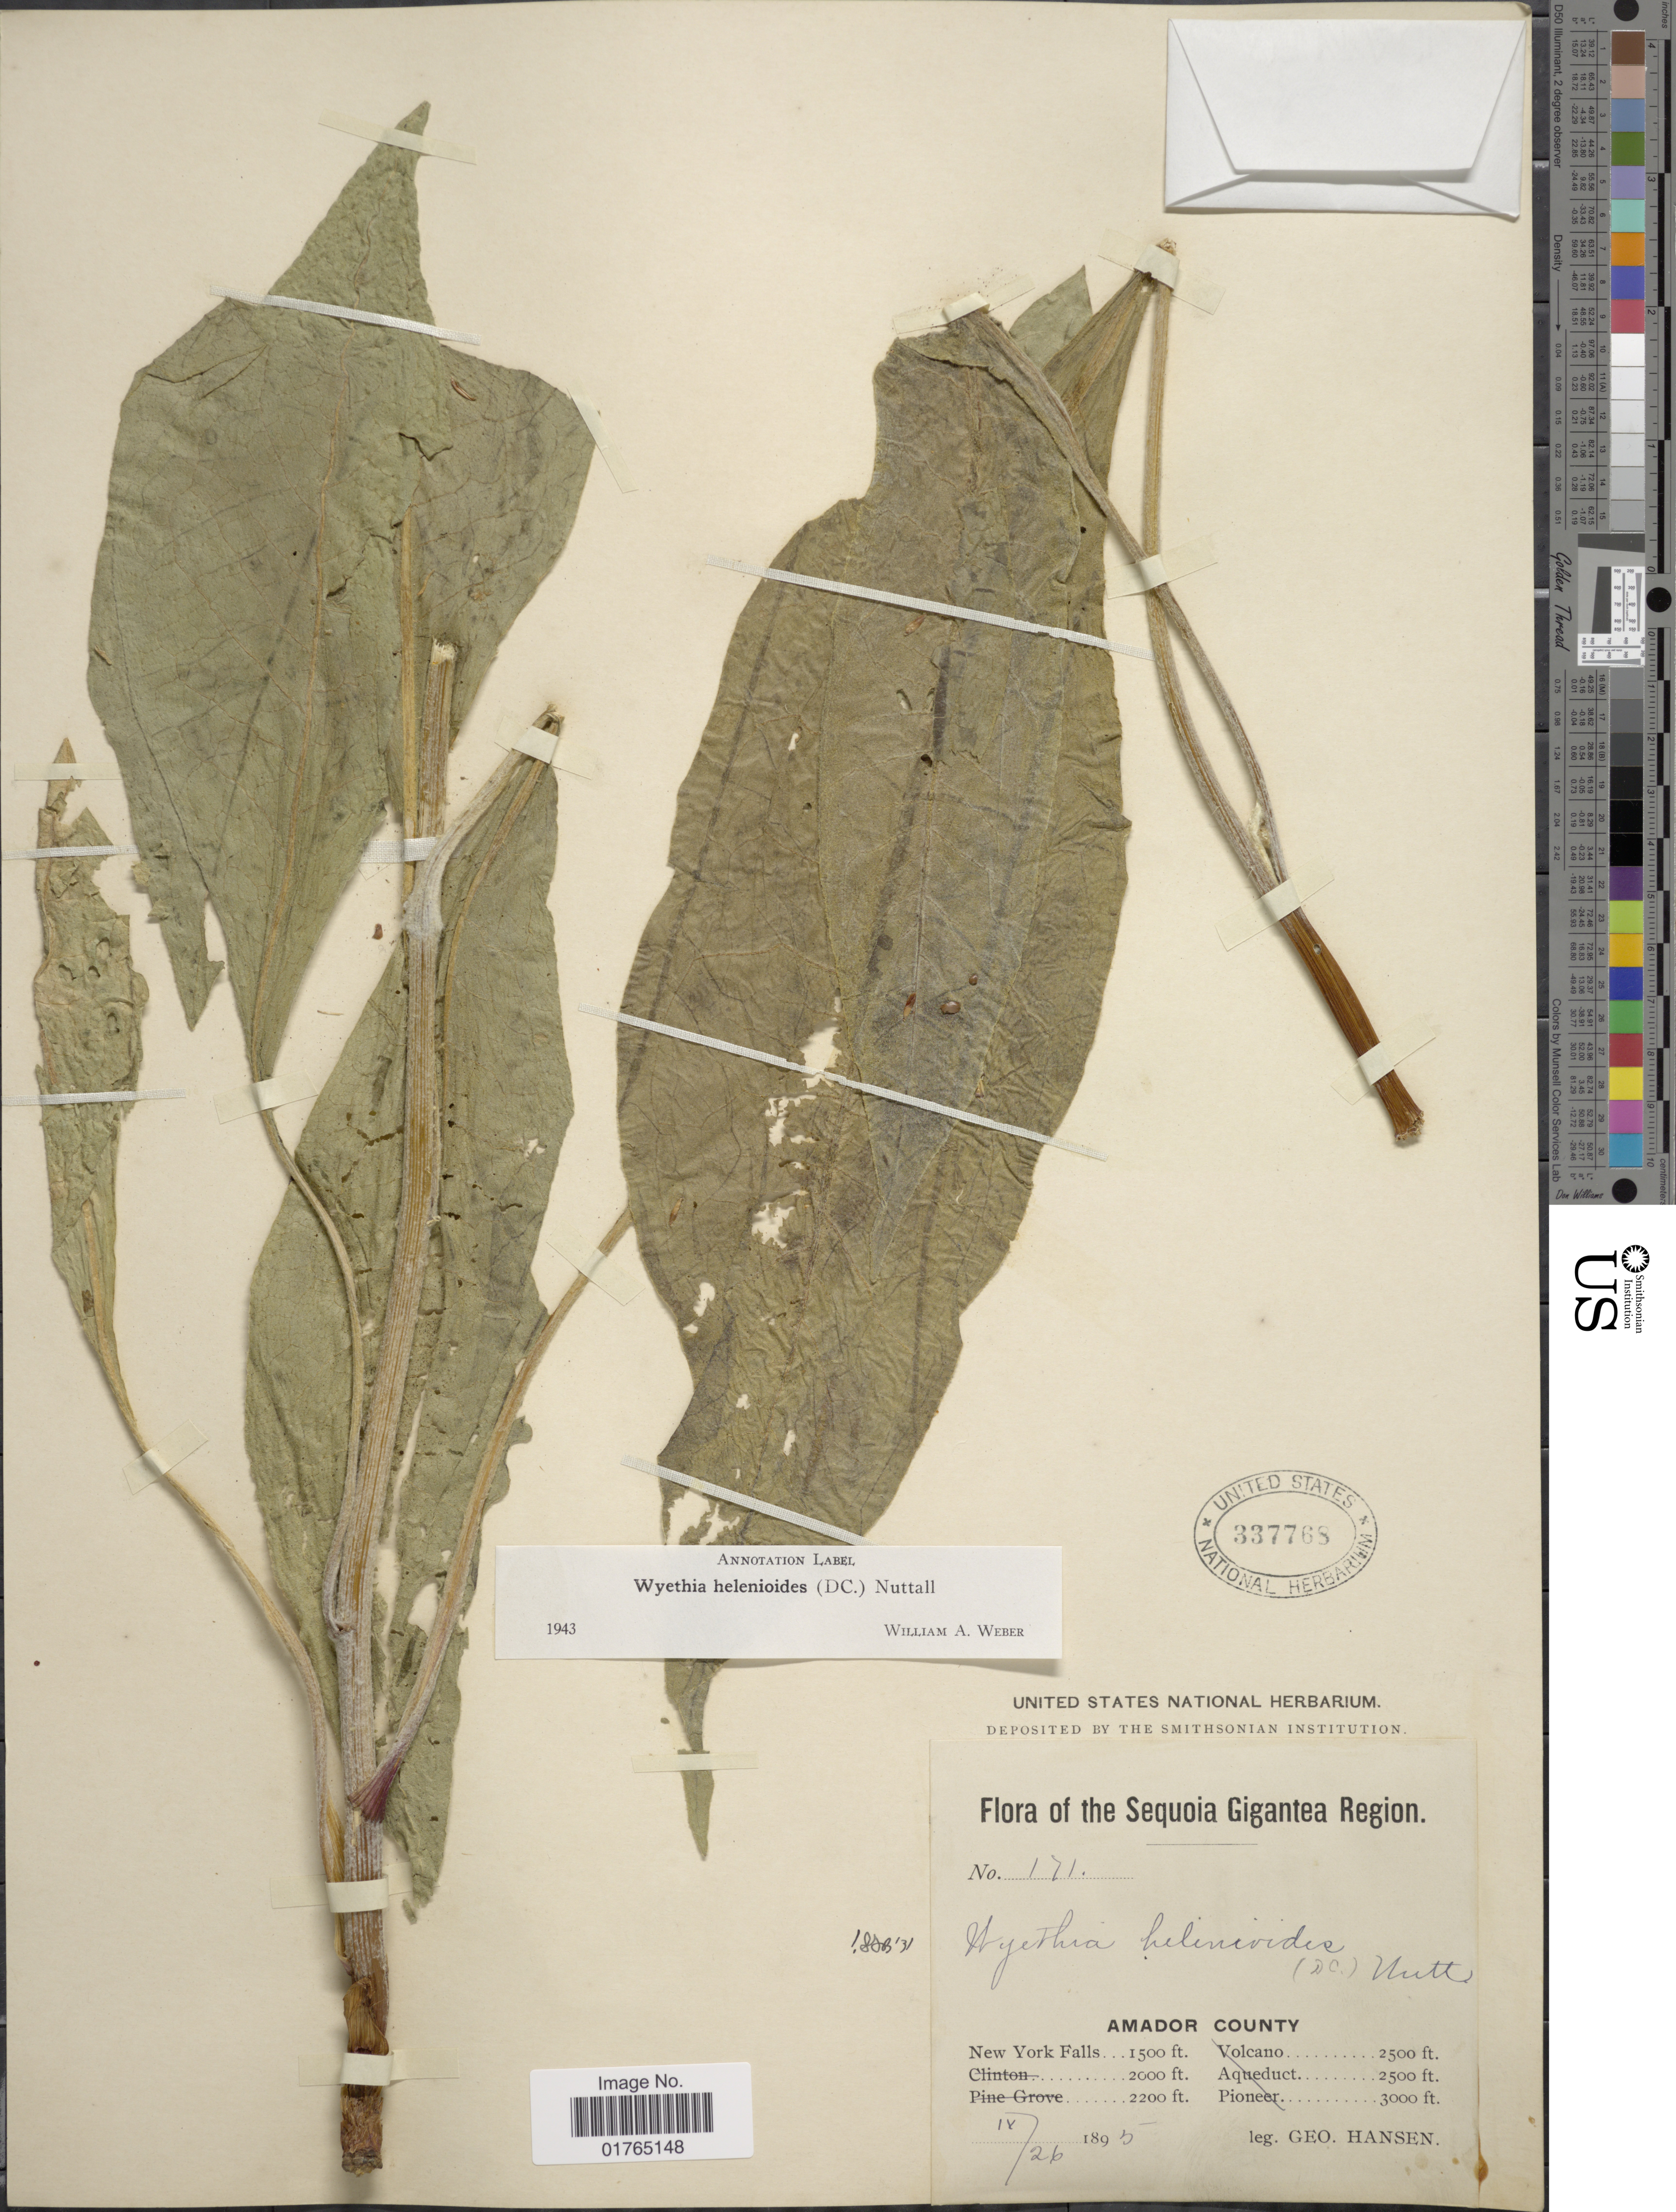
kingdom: Plantae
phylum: Tracheophyta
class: Magnoliopsida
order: Asterales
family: Asteraceae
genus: Wyethia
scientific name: Wyethia helenioides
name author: (DC.) Nutt.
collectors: G. Hansen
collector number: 171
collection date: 1895-04-26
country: United States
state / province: California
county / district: Amador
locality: Sequoi Gigantea Region, Amador County, NEw York Falls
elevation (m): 457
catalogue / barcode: US 337768